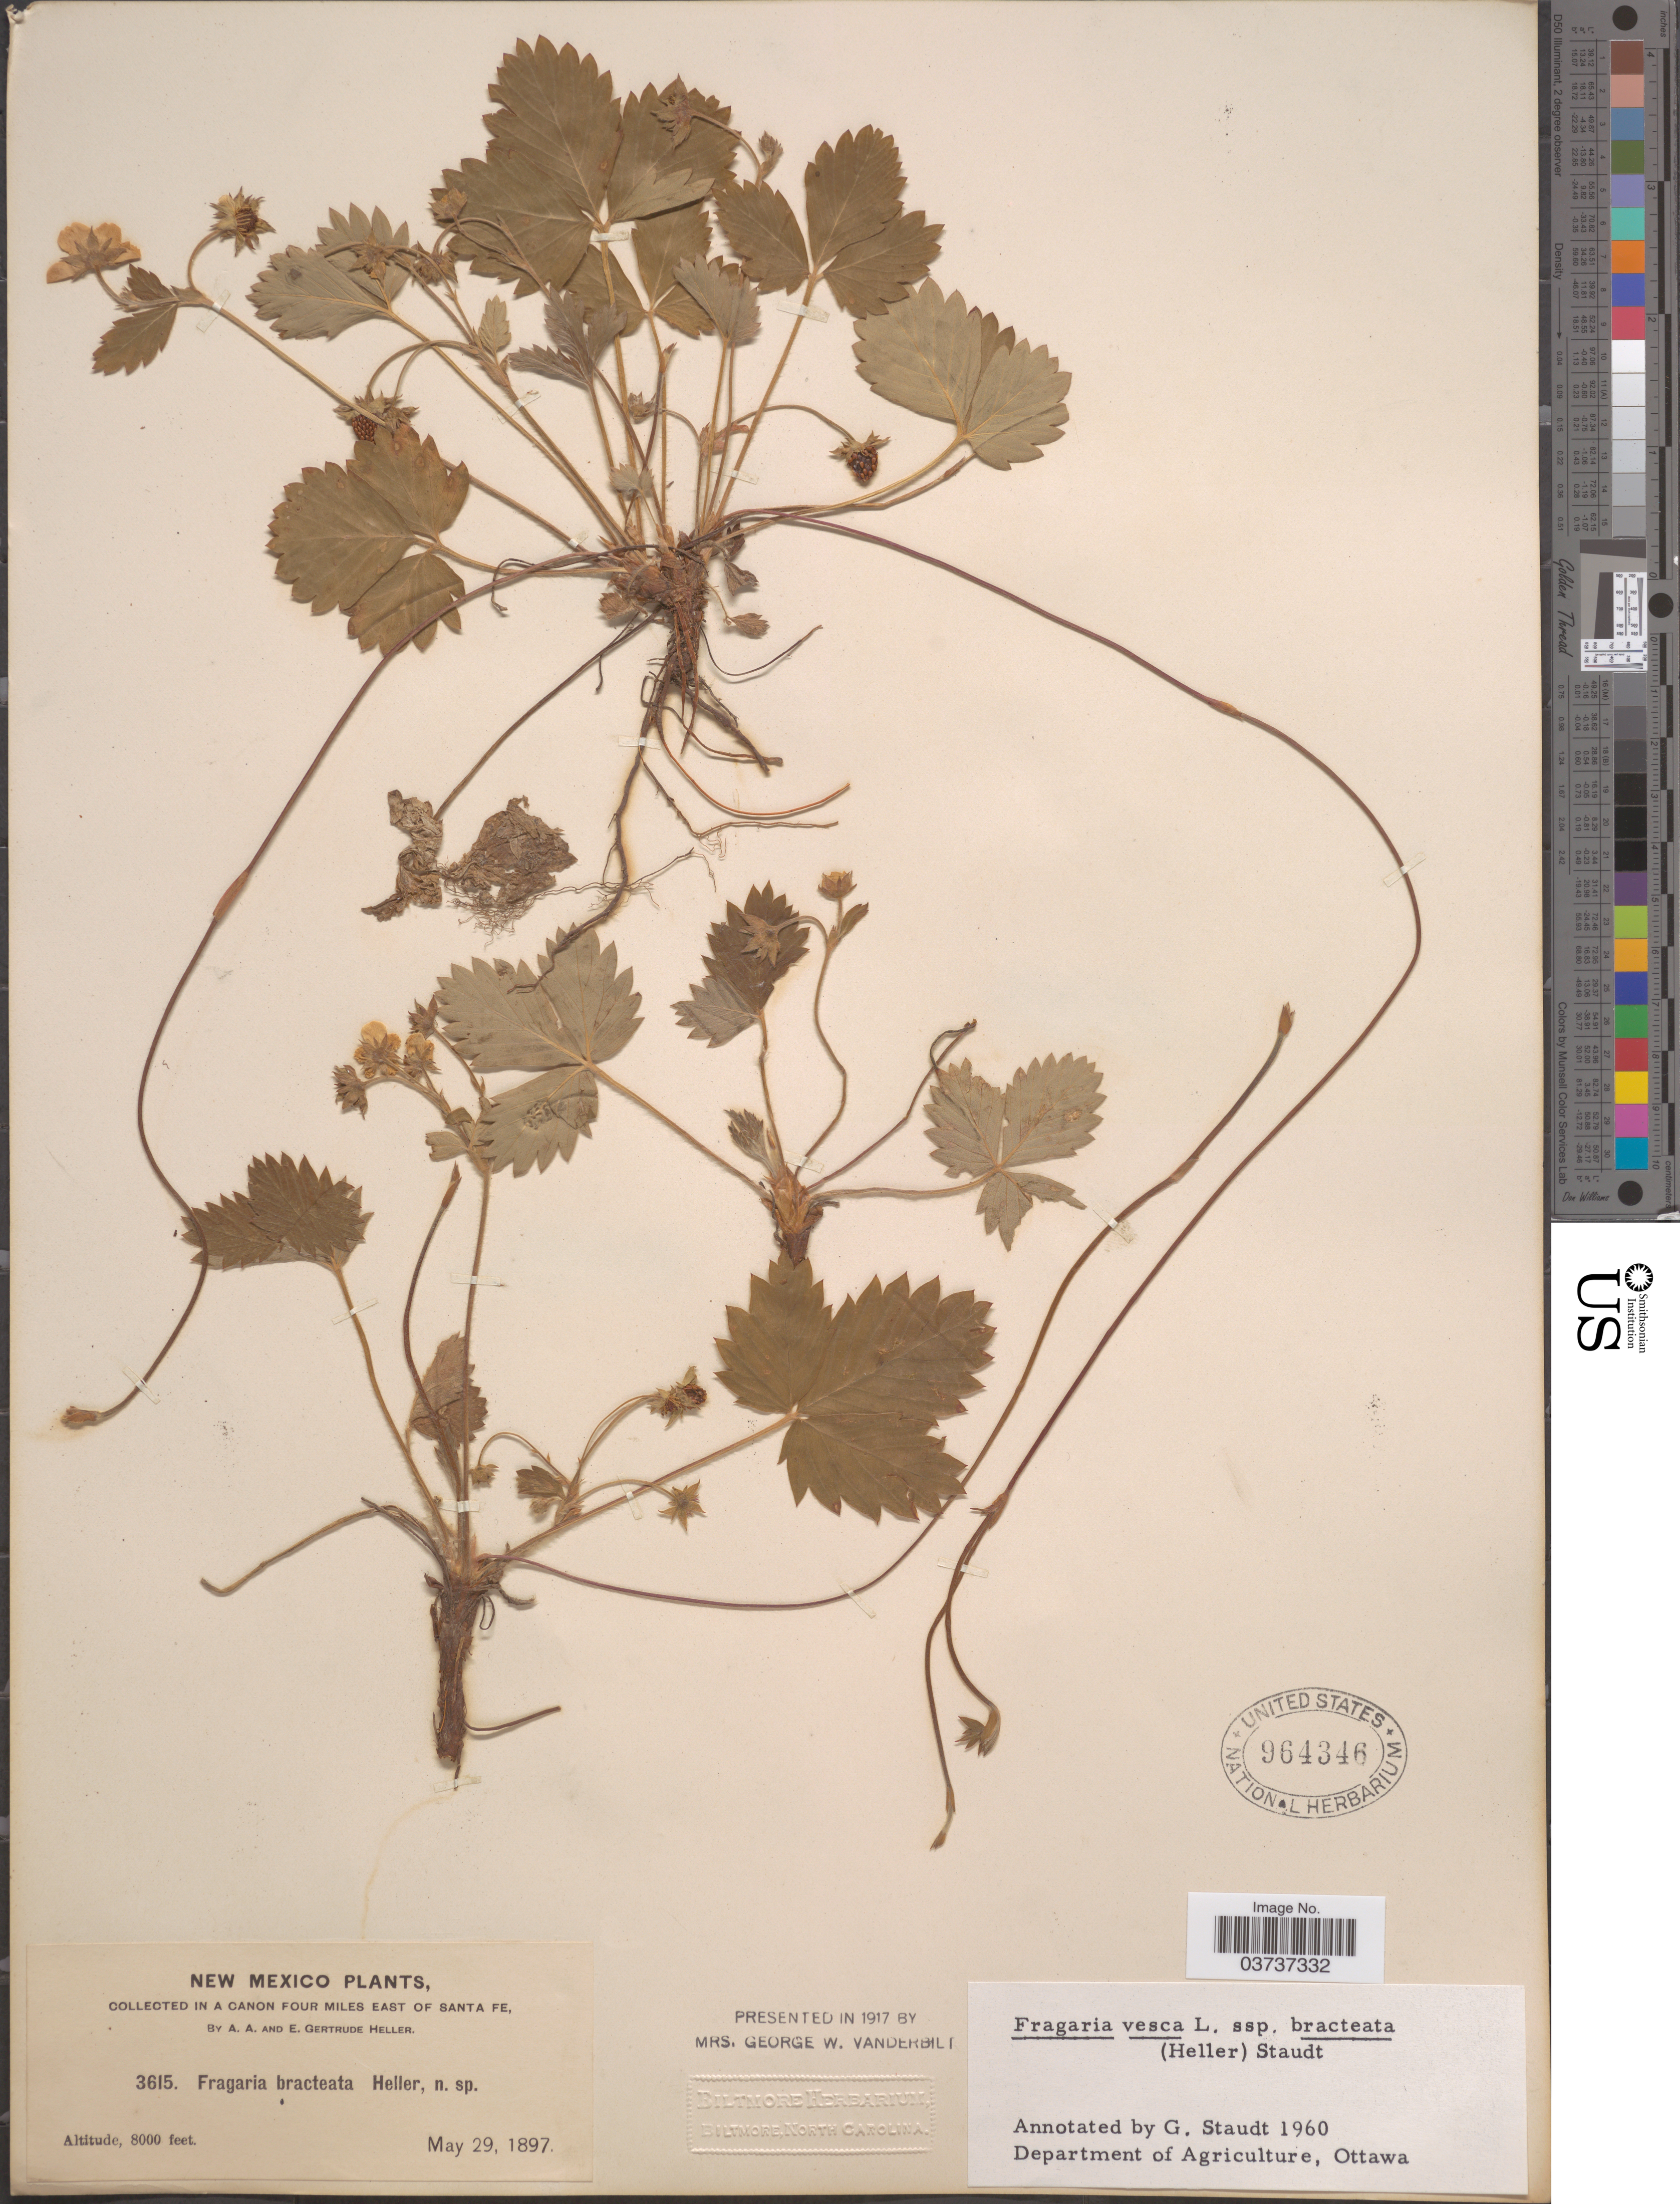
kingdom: Plantae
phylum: Tracheophyta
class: Magnoliopsida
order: Rosales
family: Rosaceae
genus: Fragaria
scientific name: Fragaria vesca subsp. bracteata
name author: L.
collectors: A. A. Heller & E. G. Heller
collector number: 3615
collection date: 1897-05-29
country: United States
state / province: New Mexico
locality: In a Canon four miles East of Santa Fe.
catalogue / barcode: US 964346